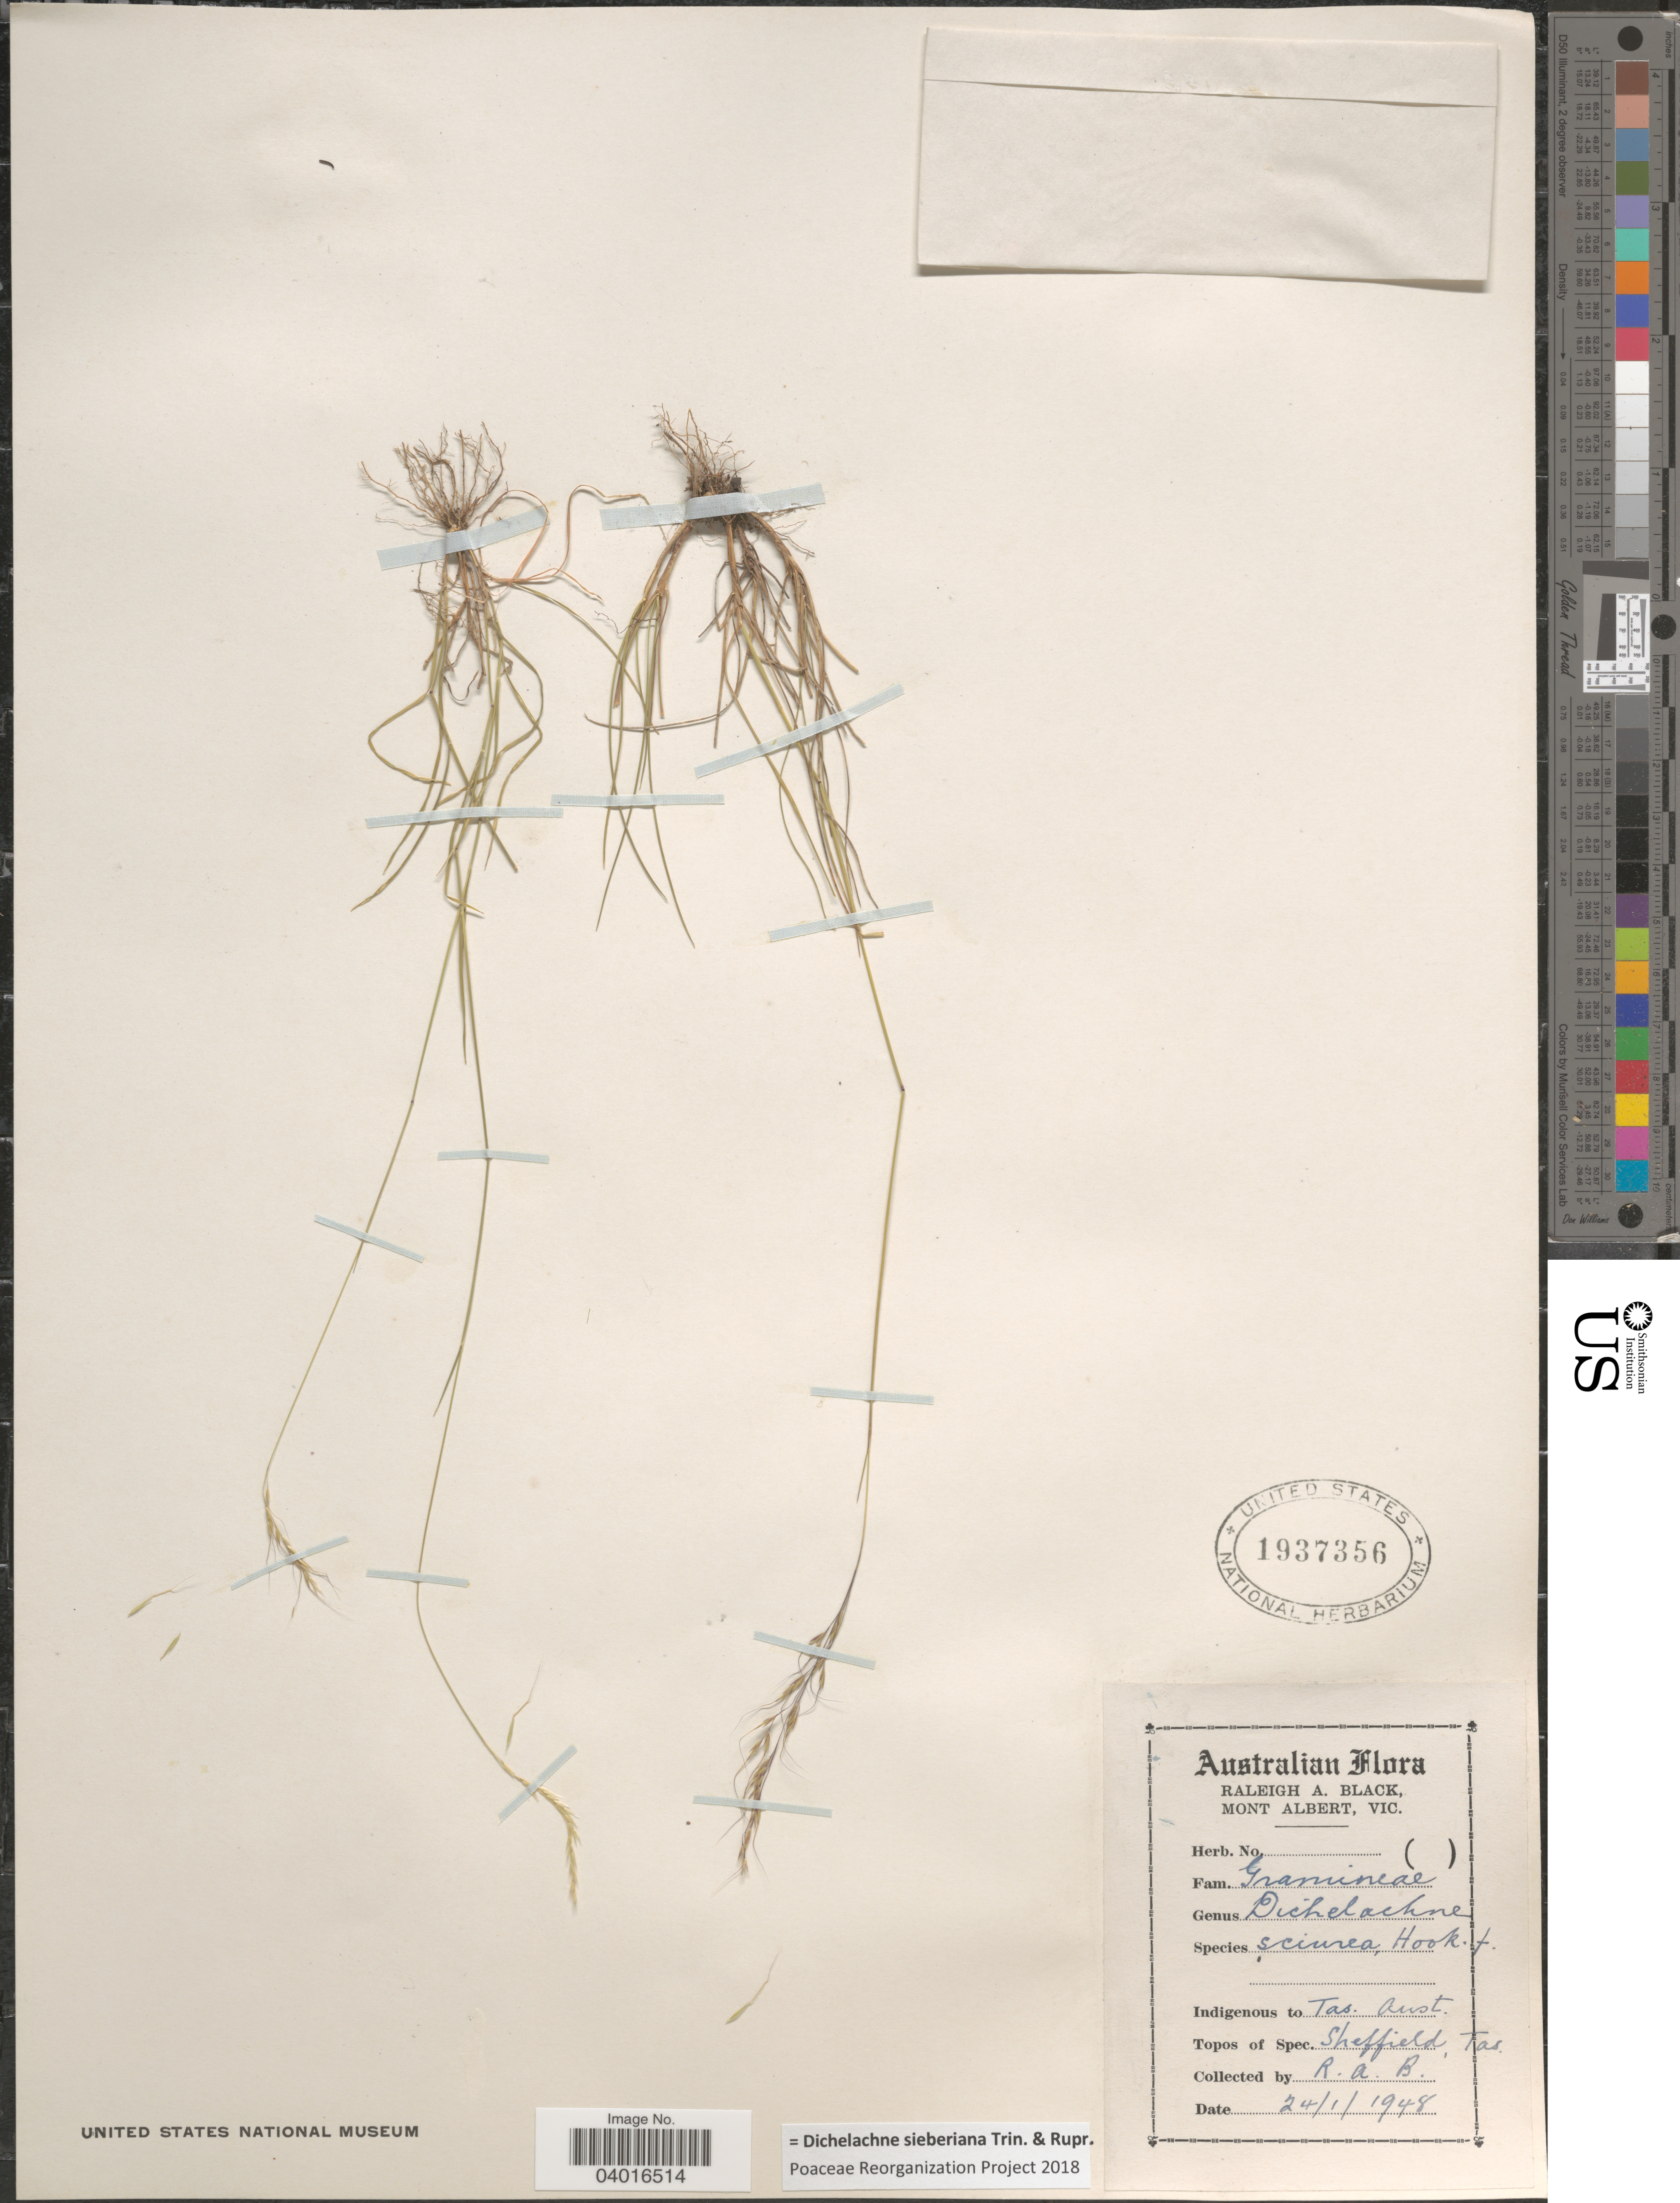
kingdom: Plantae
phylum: Tracheophyta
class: Liliopsida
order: Poales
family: Poaceae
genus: Dichelachne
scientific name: Dichelachne sieberiana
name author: Trin. & Rupr.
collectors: R. A. Black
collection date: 1948-01-24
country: Australia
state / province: Tasmania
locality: Sheffield.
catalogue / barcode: US 1937356